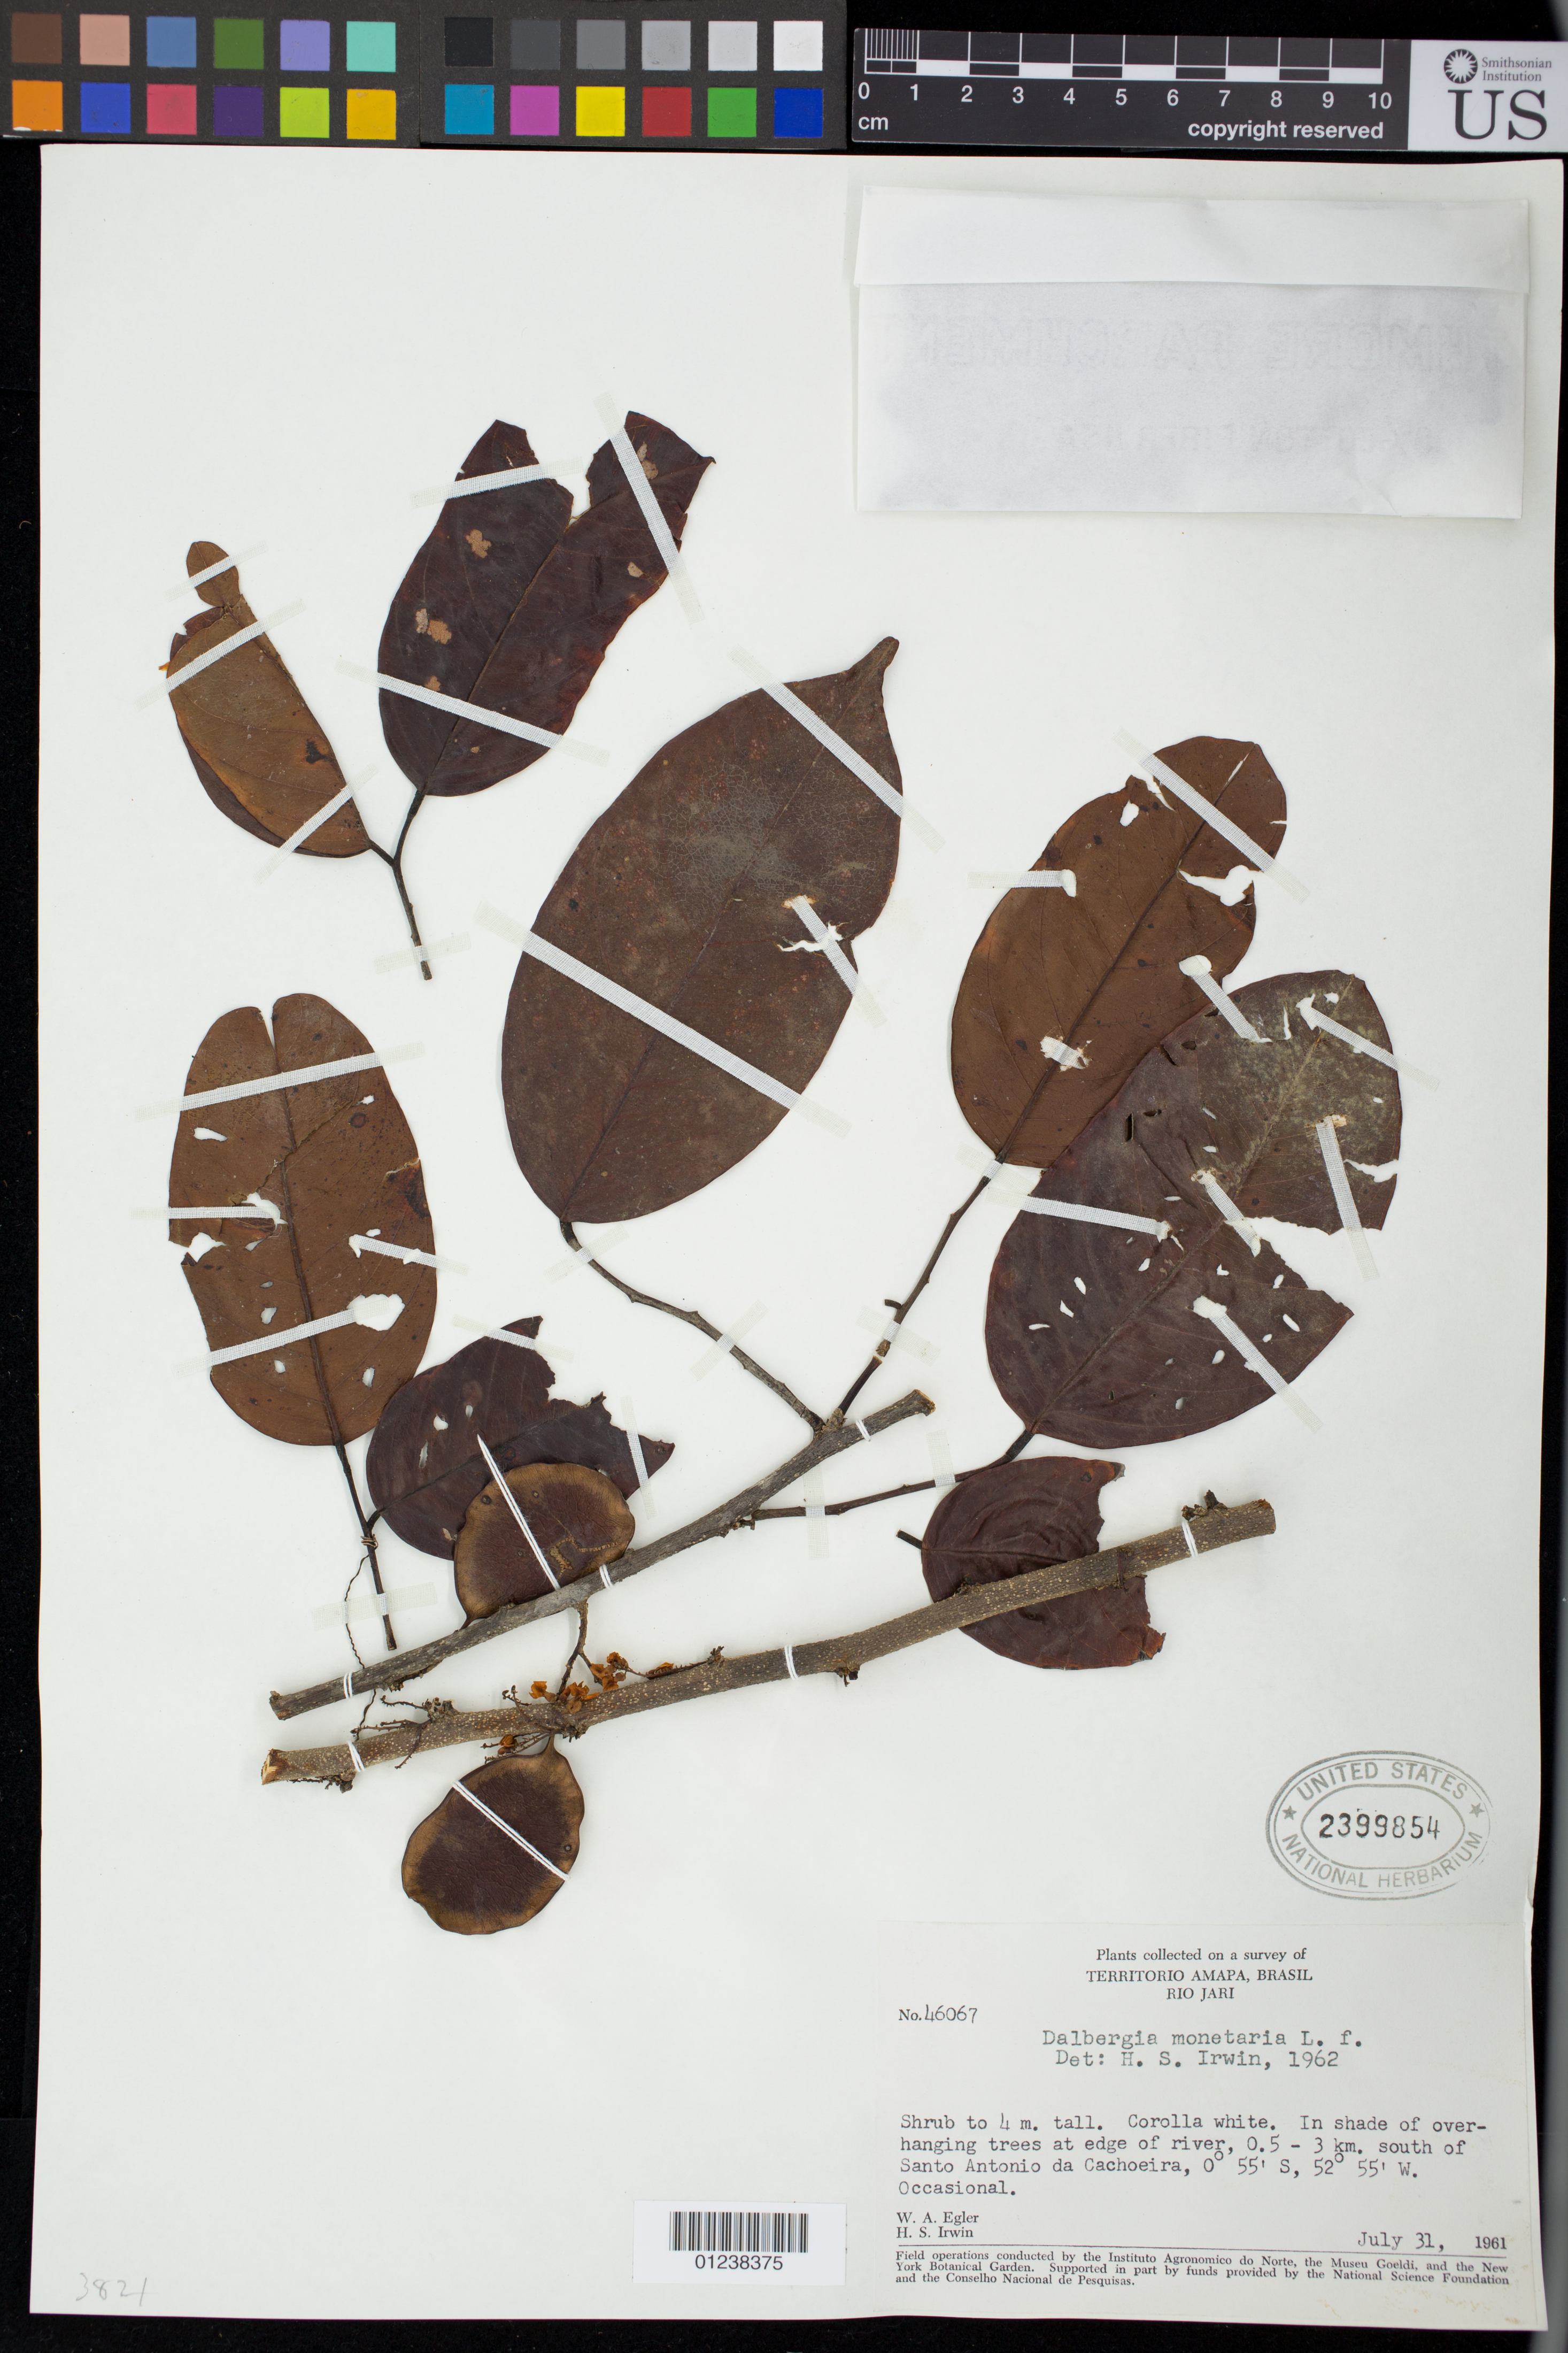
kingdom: Plantae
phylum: Tracheophyta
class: Magnoliopsida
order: Fabales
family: Fabaceae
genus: Dalbergia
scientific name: Dalbergia monetaria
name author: L. f.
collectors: W. A. Egler & H. Irwin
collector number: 46067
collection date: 1961-07-31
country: Brazil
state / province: Amapá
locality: Rio Jari - 0.5-3 km south of Santo Antonio da Cachoeira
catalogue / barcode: US 2399854